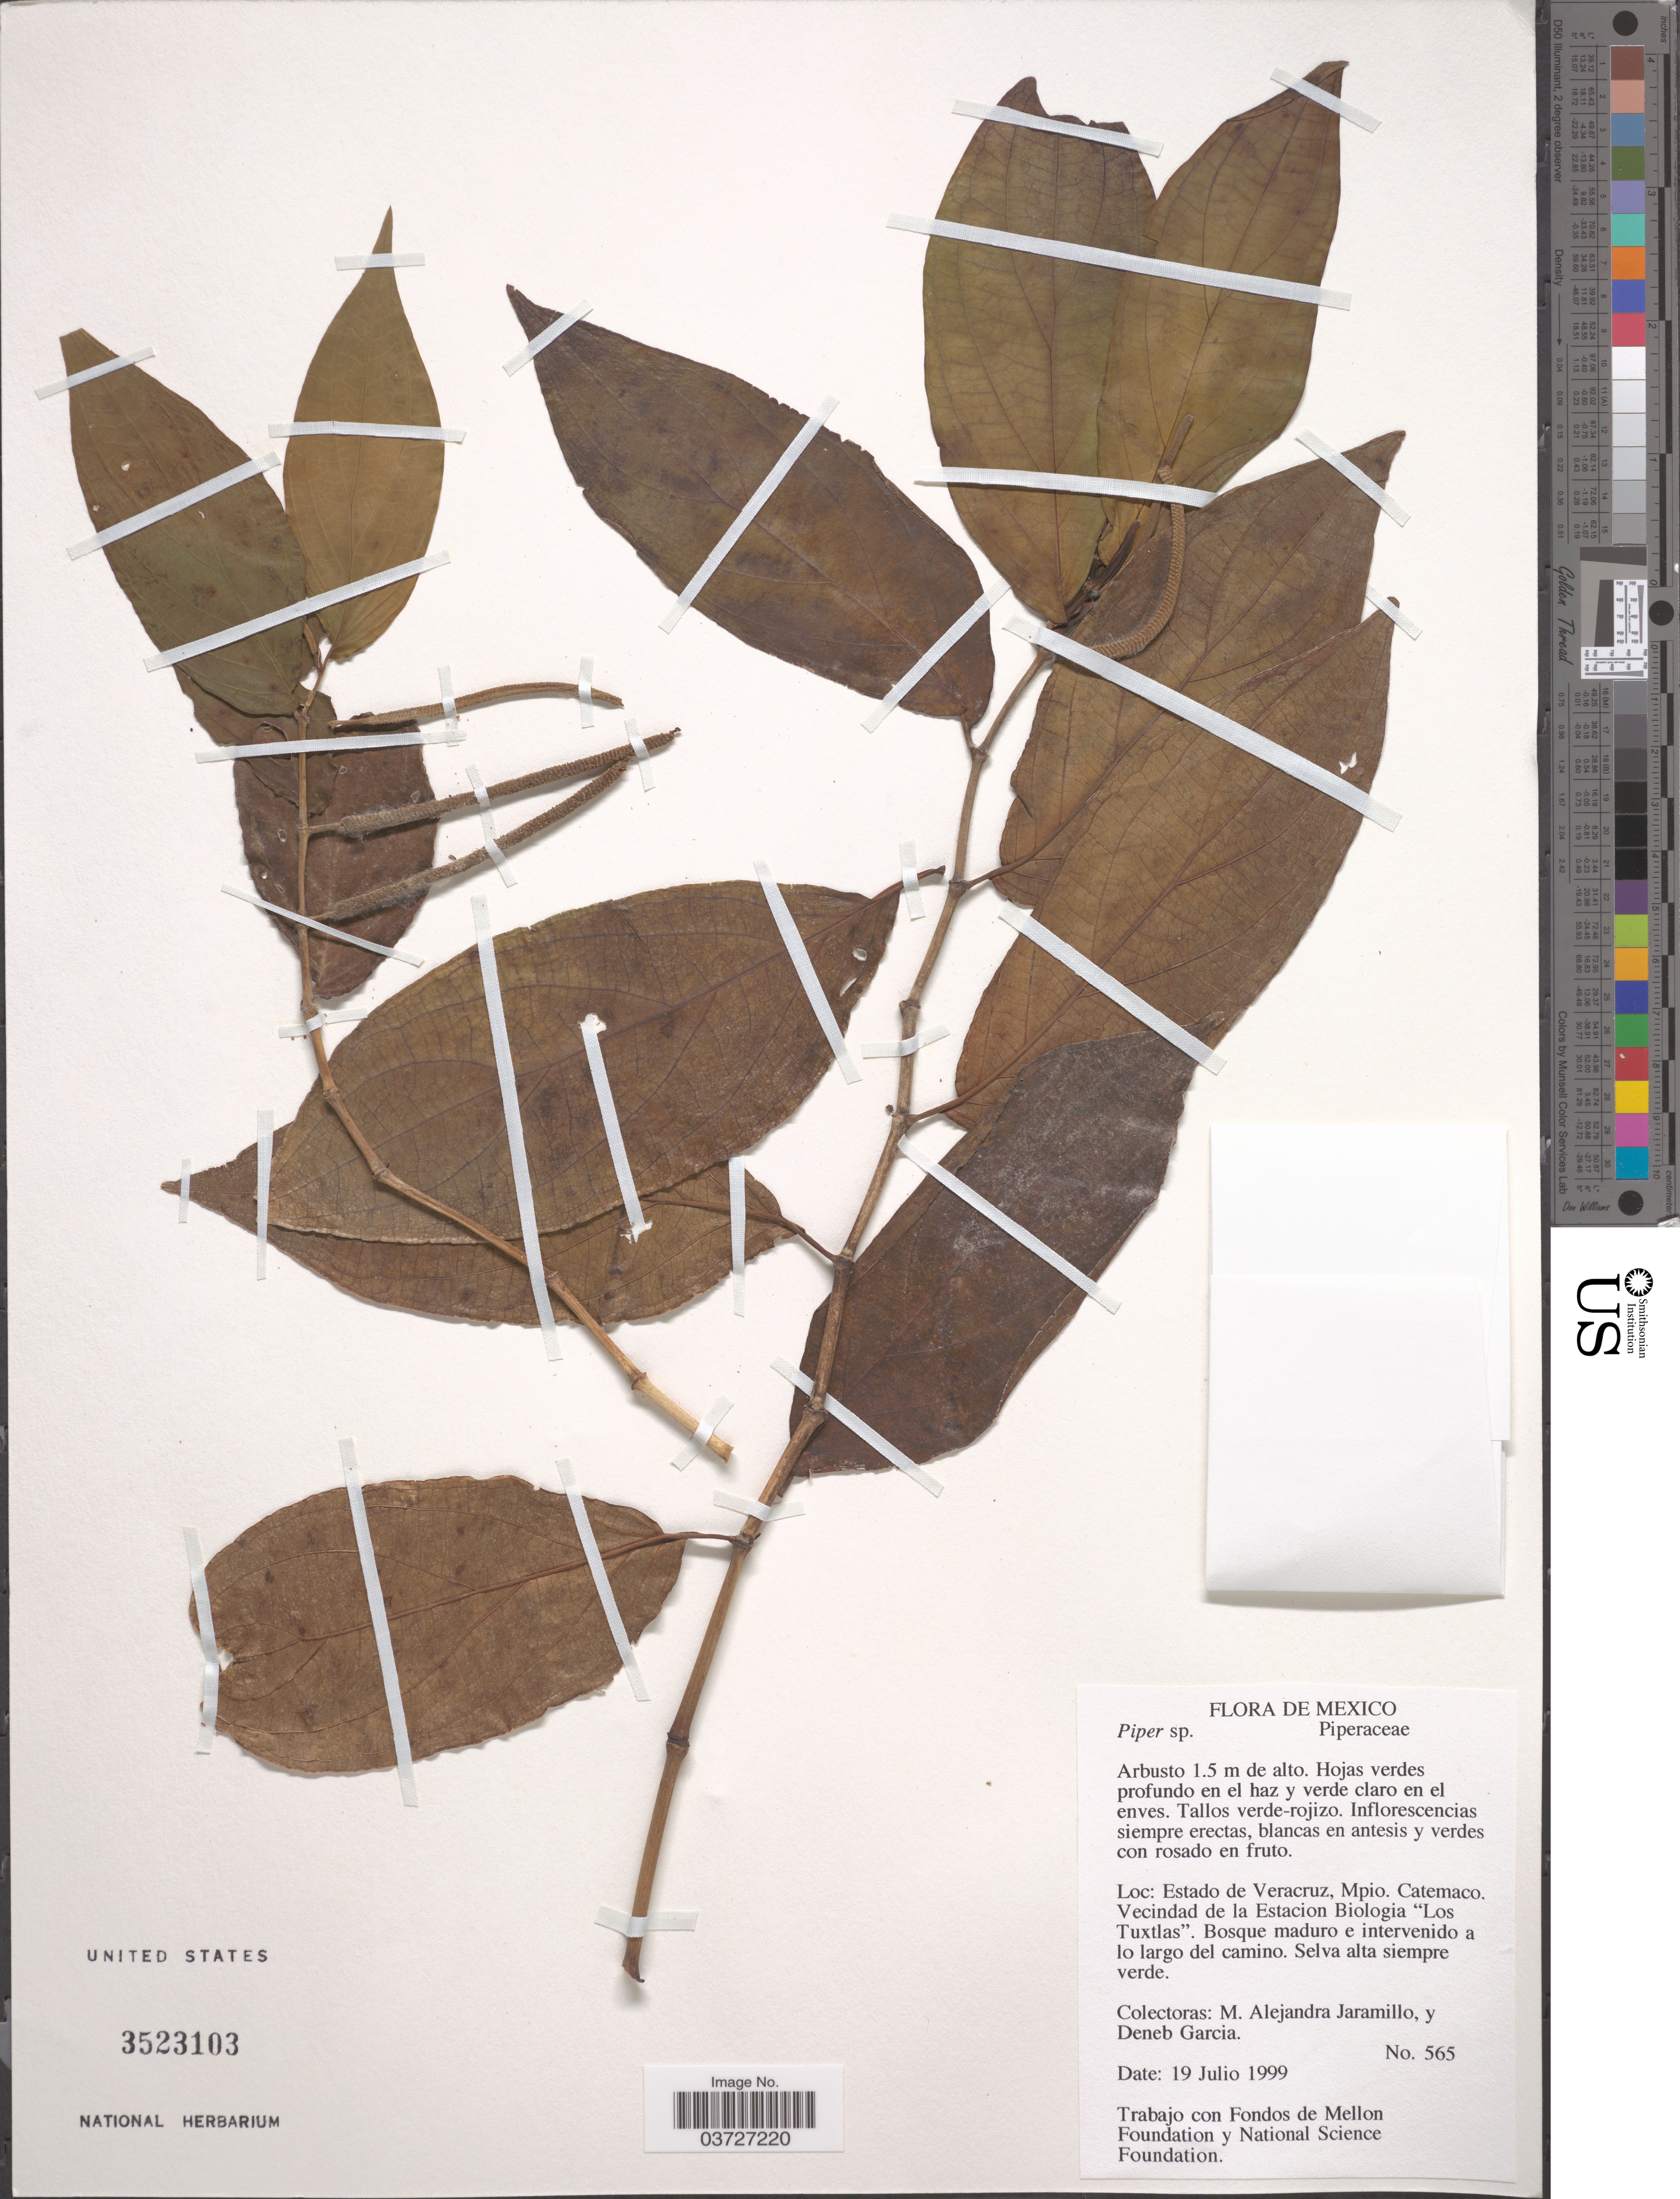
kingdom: Plantae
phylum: Tracheophyta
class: Magnoliopsida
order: Piperales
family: Piperaceae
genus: Piper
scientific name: Piper sp.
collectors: M. A. Jaramillo & D. Garcia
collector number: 565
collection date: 1999-07-19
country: Mexico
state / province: Veracruz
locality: Veracruz, Mpio. Catemaco. Vecindad de la Estacion Biologia 'Los Tuxtlas'.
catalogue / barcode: US 3523103